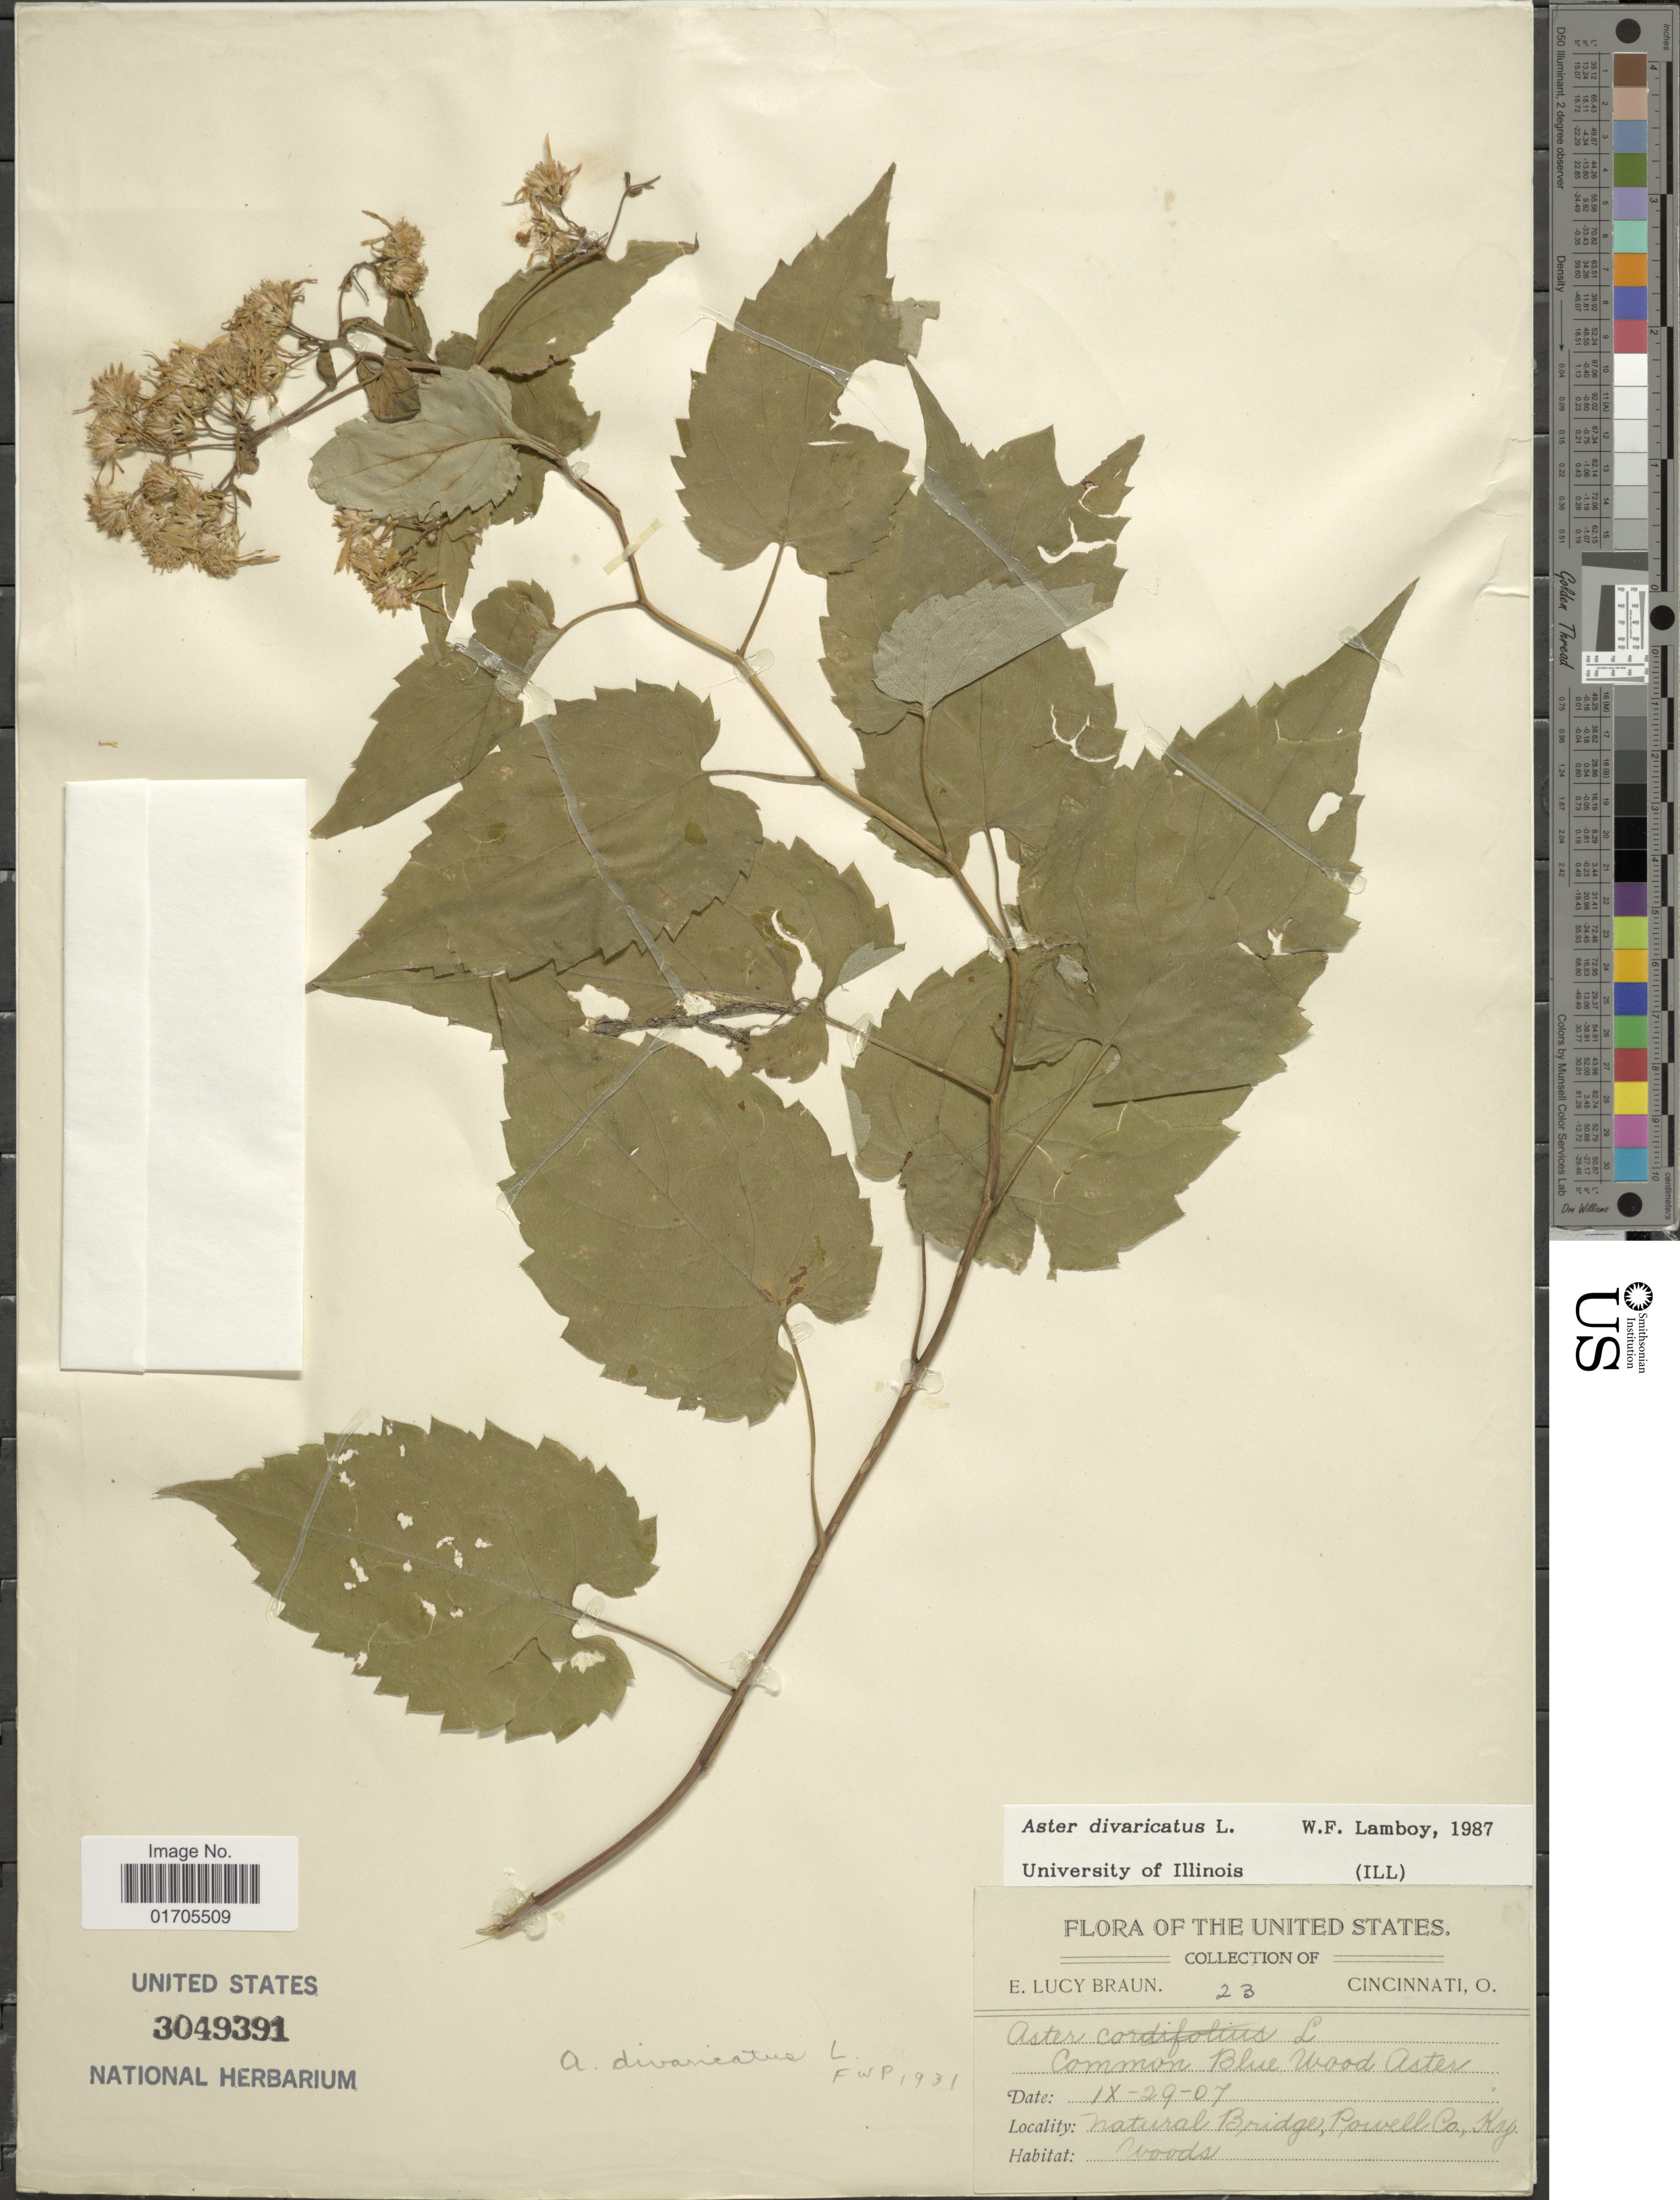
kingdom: Plantae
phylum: Tracheophyta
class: Magnoliopsida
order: Asterales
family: Asteraceae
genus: Eurybia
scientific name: Eurybia divaricata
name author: (L.) G.L. Nesom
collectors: E. L. Braun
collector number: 23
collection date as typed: Transcribed d/m/y: 29/9/7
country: United States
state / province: Kentucky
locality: Natural Bridge, Powell Co.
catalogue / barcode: US 3049391